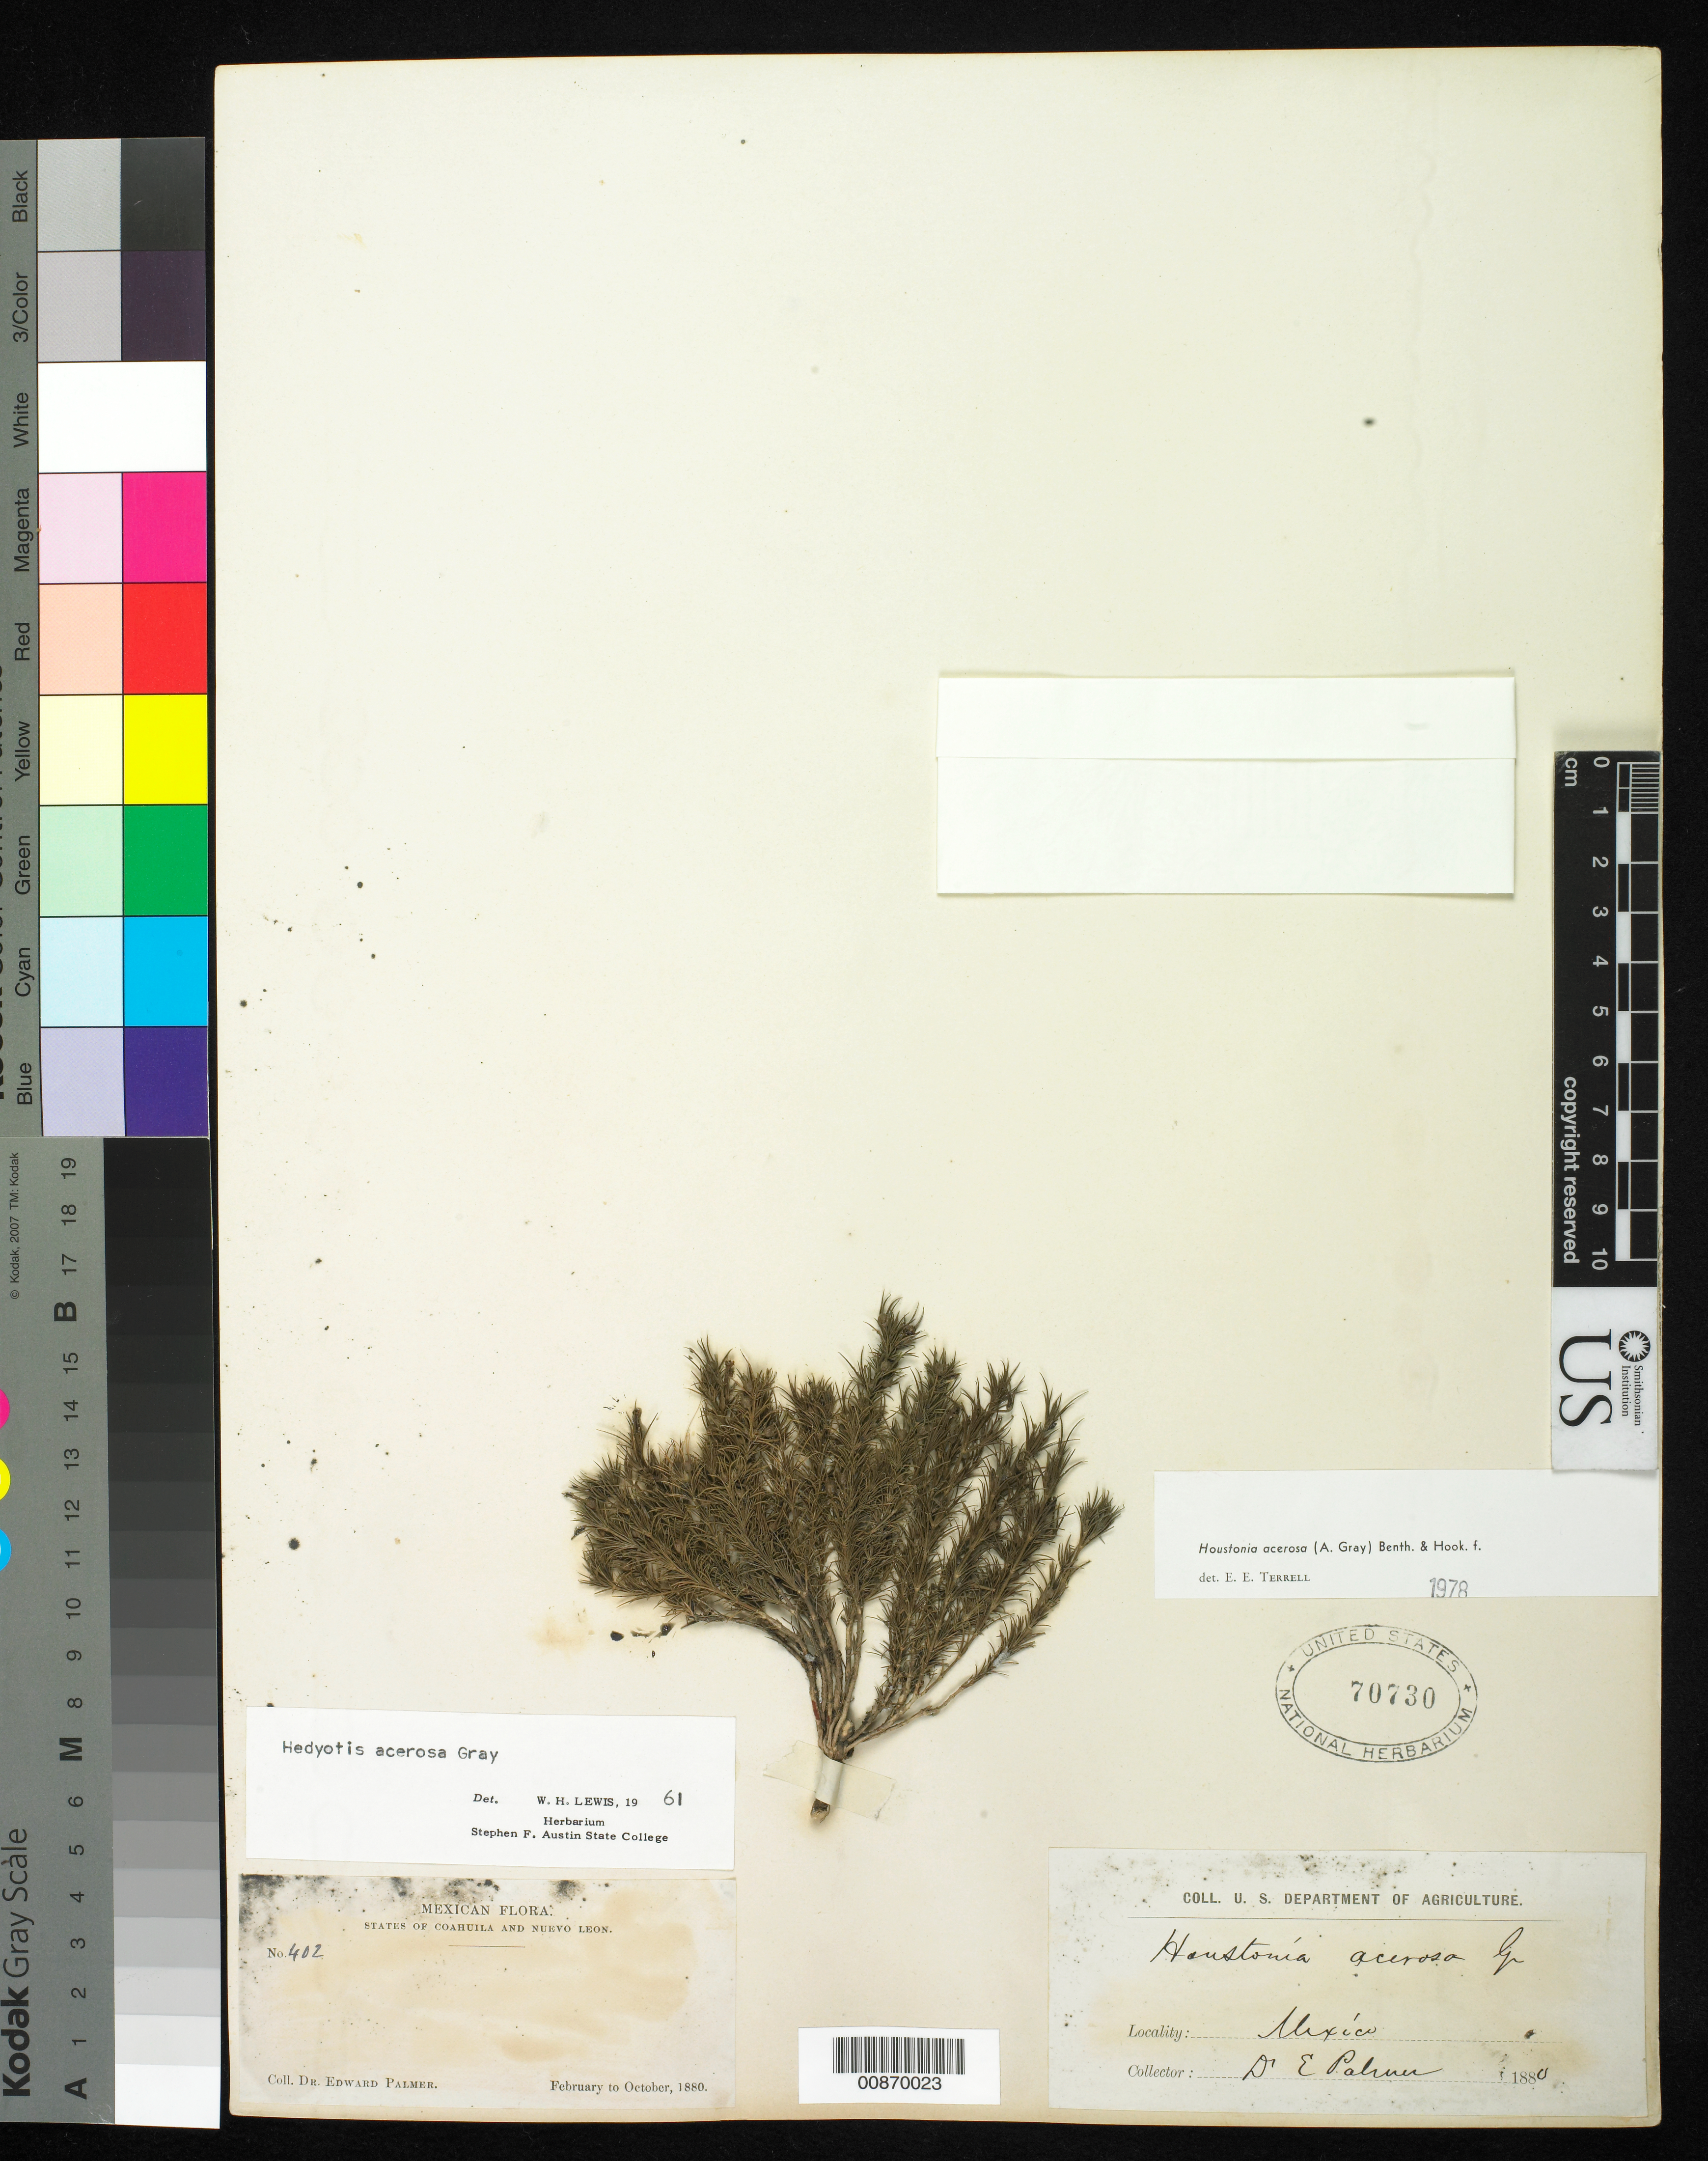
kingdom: Plantae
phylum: Tracheophyta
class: Magnoliopsida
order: Gentianales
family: Rubiaceae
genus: Houstonia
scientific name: Houstonia acerosa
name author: (A. Gray) Benth. & Hook. f.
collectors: E. Palmer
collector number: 402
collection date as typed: Feb 1880 to -- Oct 1880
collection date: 1880-02/1880-10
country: Mexico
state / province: Coahuila / Nuevo León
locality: States of Coahuila and Nuevo León.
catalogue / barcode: US 70730